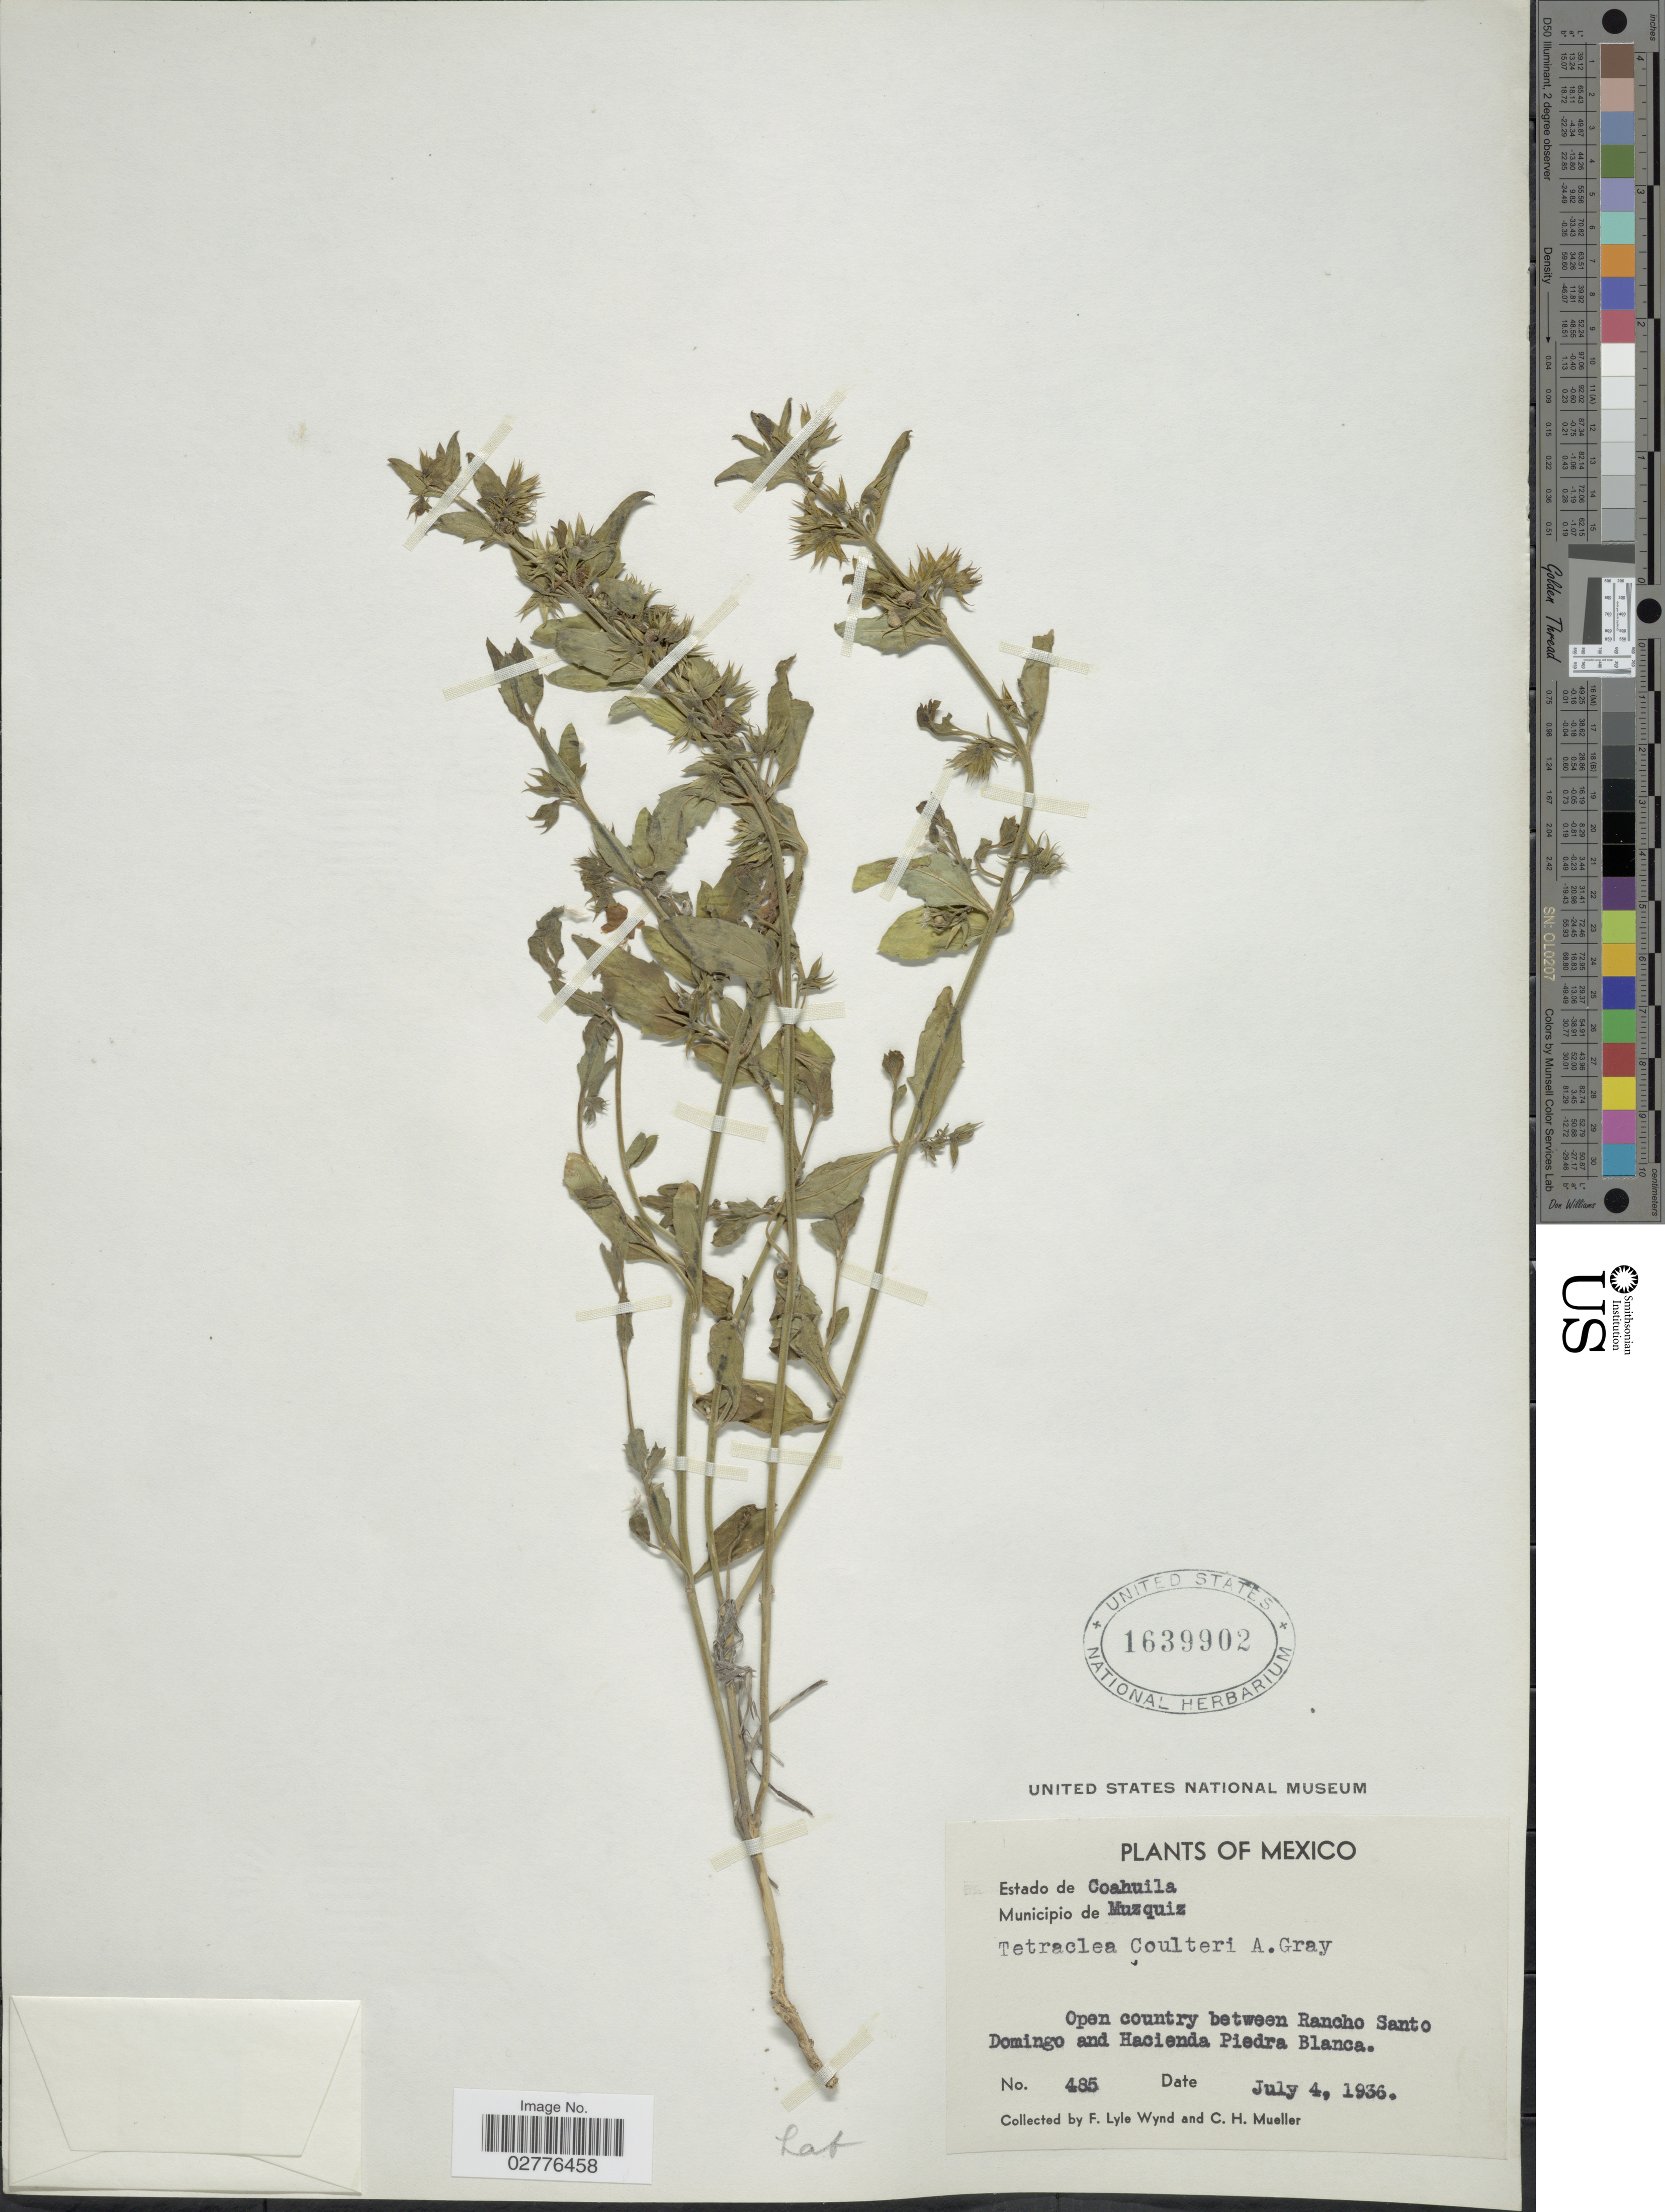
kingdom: Plantae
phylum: Tracheophyta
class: Magnoliopsida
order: Lamiales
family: Lamiaceae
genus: Tetraclea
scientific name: Tetraclea coulteri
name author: A. Gray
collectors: F. L. Wynd & C. H. Mueller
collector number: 485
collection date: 1936-07-04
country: Mexico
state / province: Coahuila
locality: Municipio de Muzquiz. Open country between Rancho Santo Domingo and Hacienda Piedra Blanca.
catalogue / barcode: US 1639902